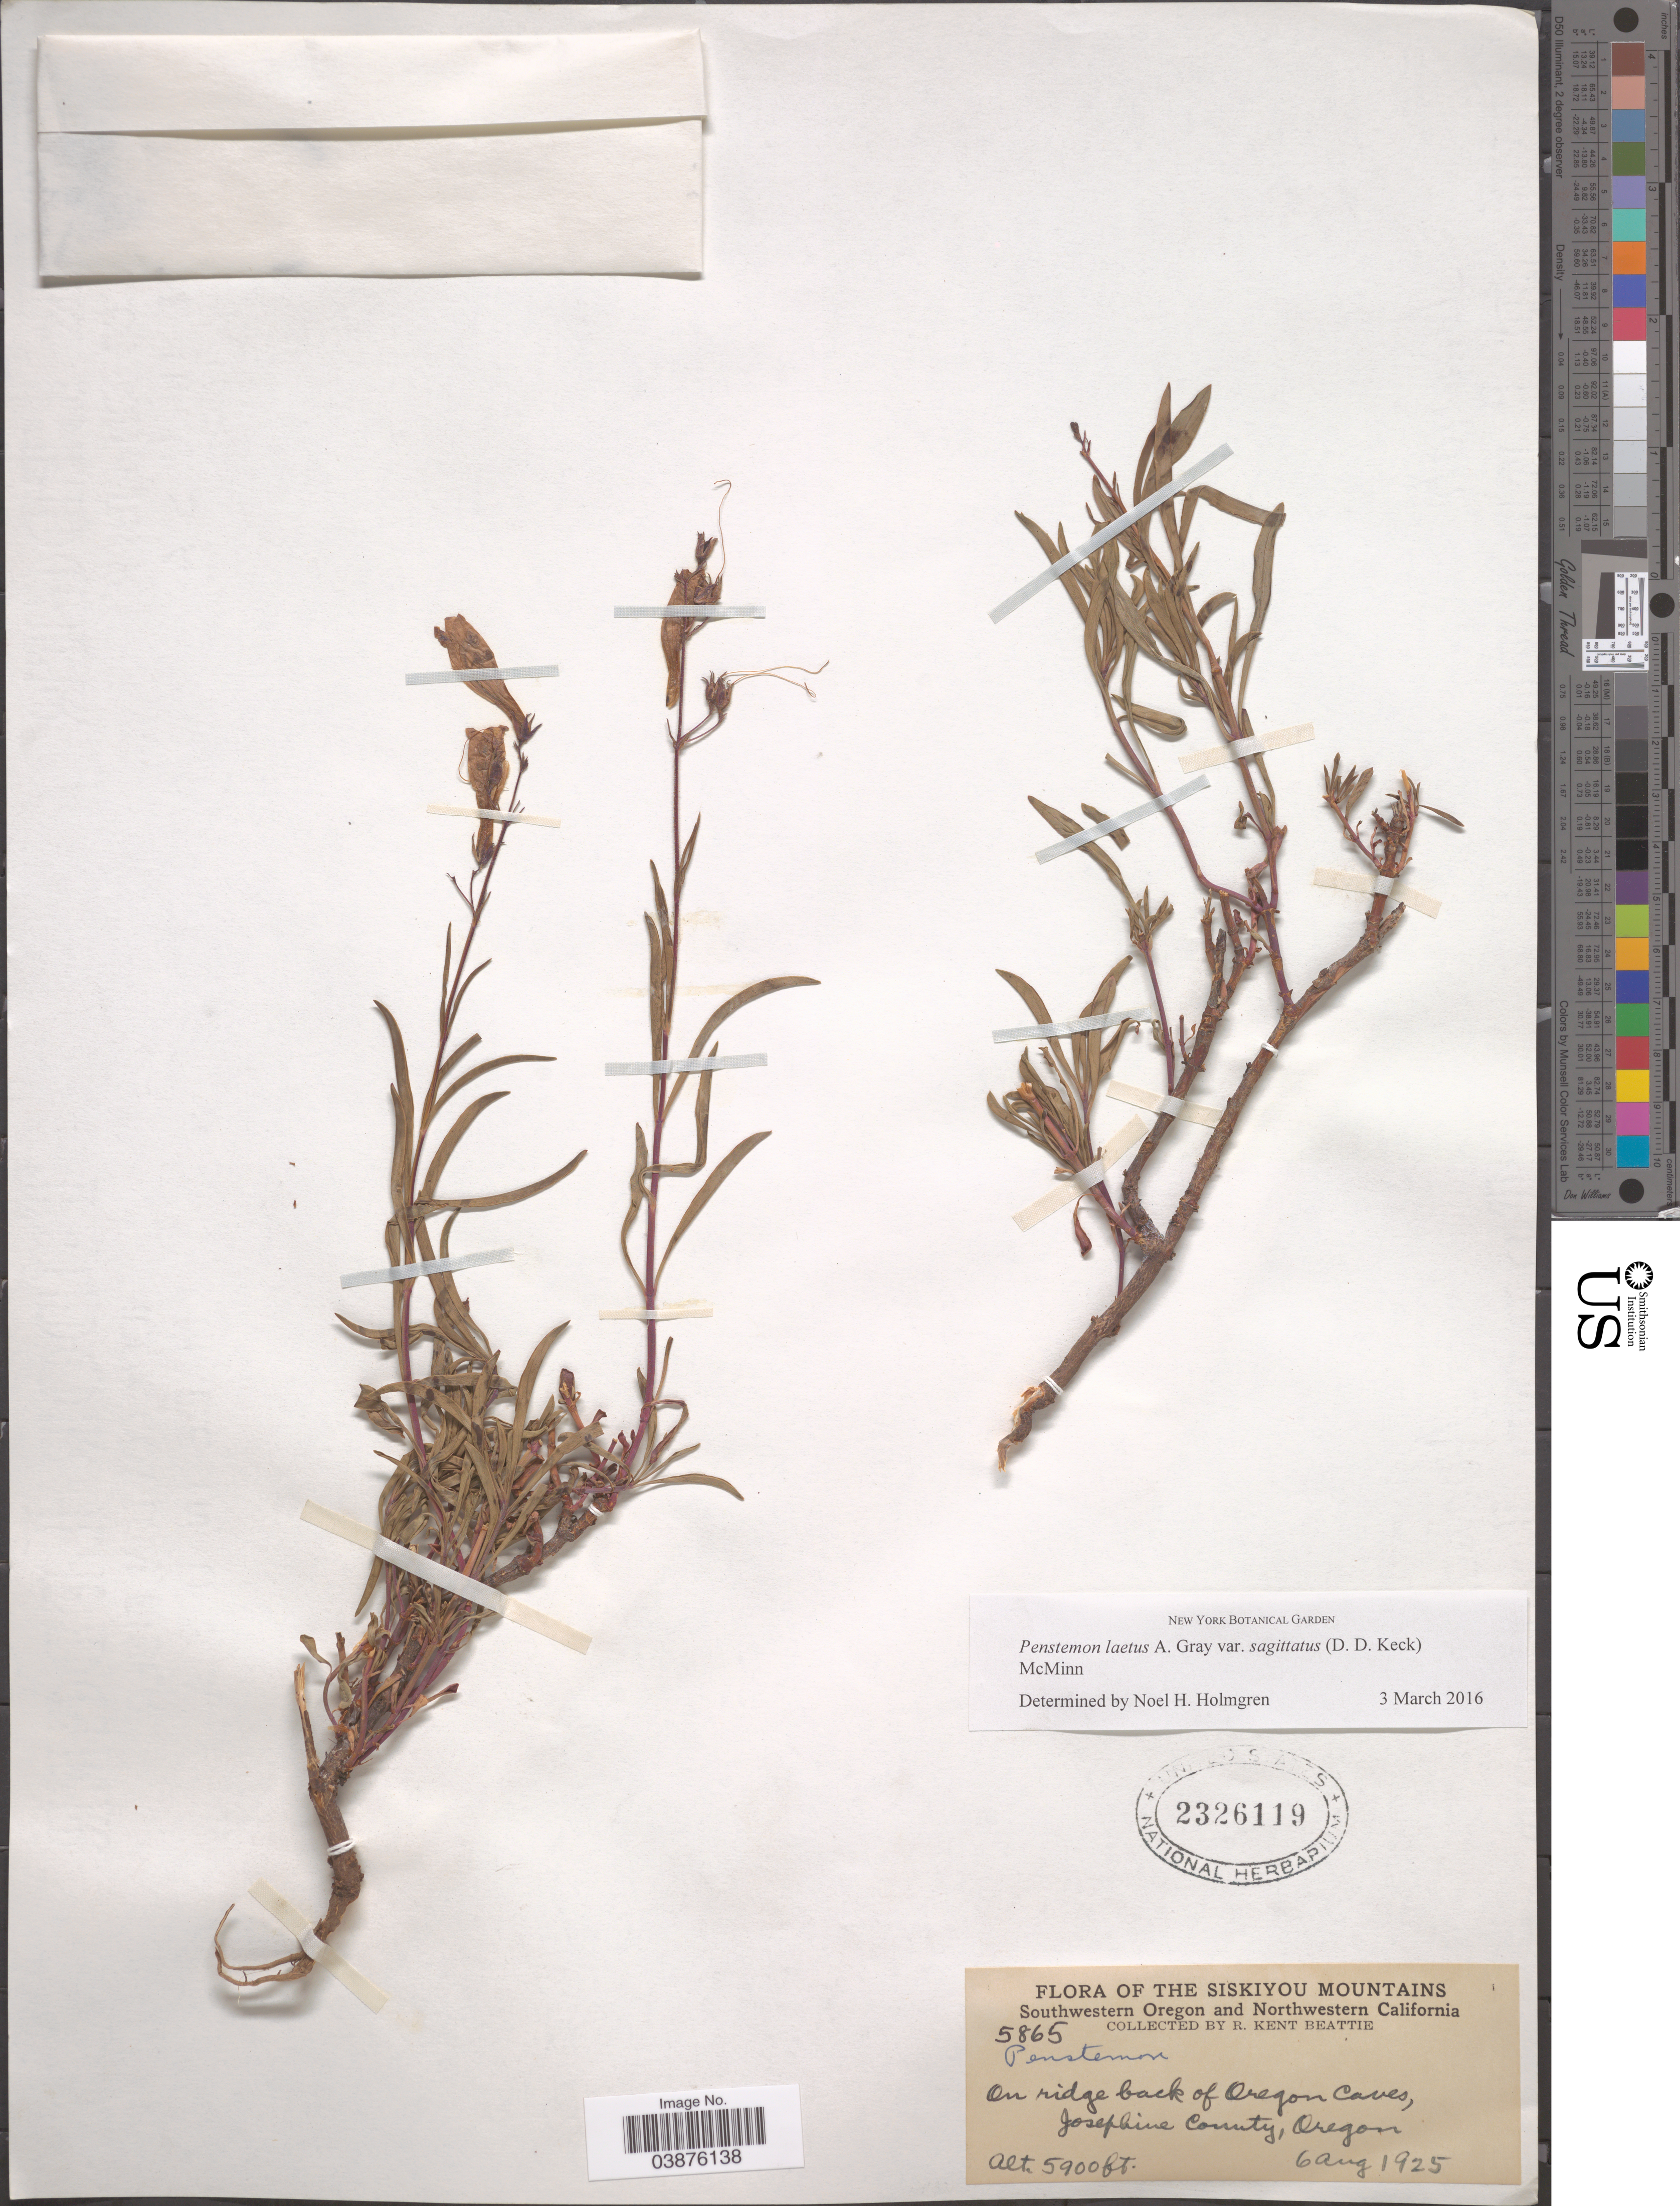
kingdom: Plantae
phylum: Tracheophyta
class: Magnoliopsida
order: Lamiales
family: Plantaginaceae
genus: Penstemon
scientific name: Penstemon laetus var. sagittatus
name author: (D.D. Keck) McMinn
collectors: R. K. Beattie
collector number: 5865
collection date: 1925-08-06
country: United States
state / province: Oregon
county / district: Josephine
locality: Sisiyou Mountains. Southwestern Oregon. On ridge back of Oregon Caves, Josephine County.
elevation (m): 1798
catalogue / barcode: US 2326119